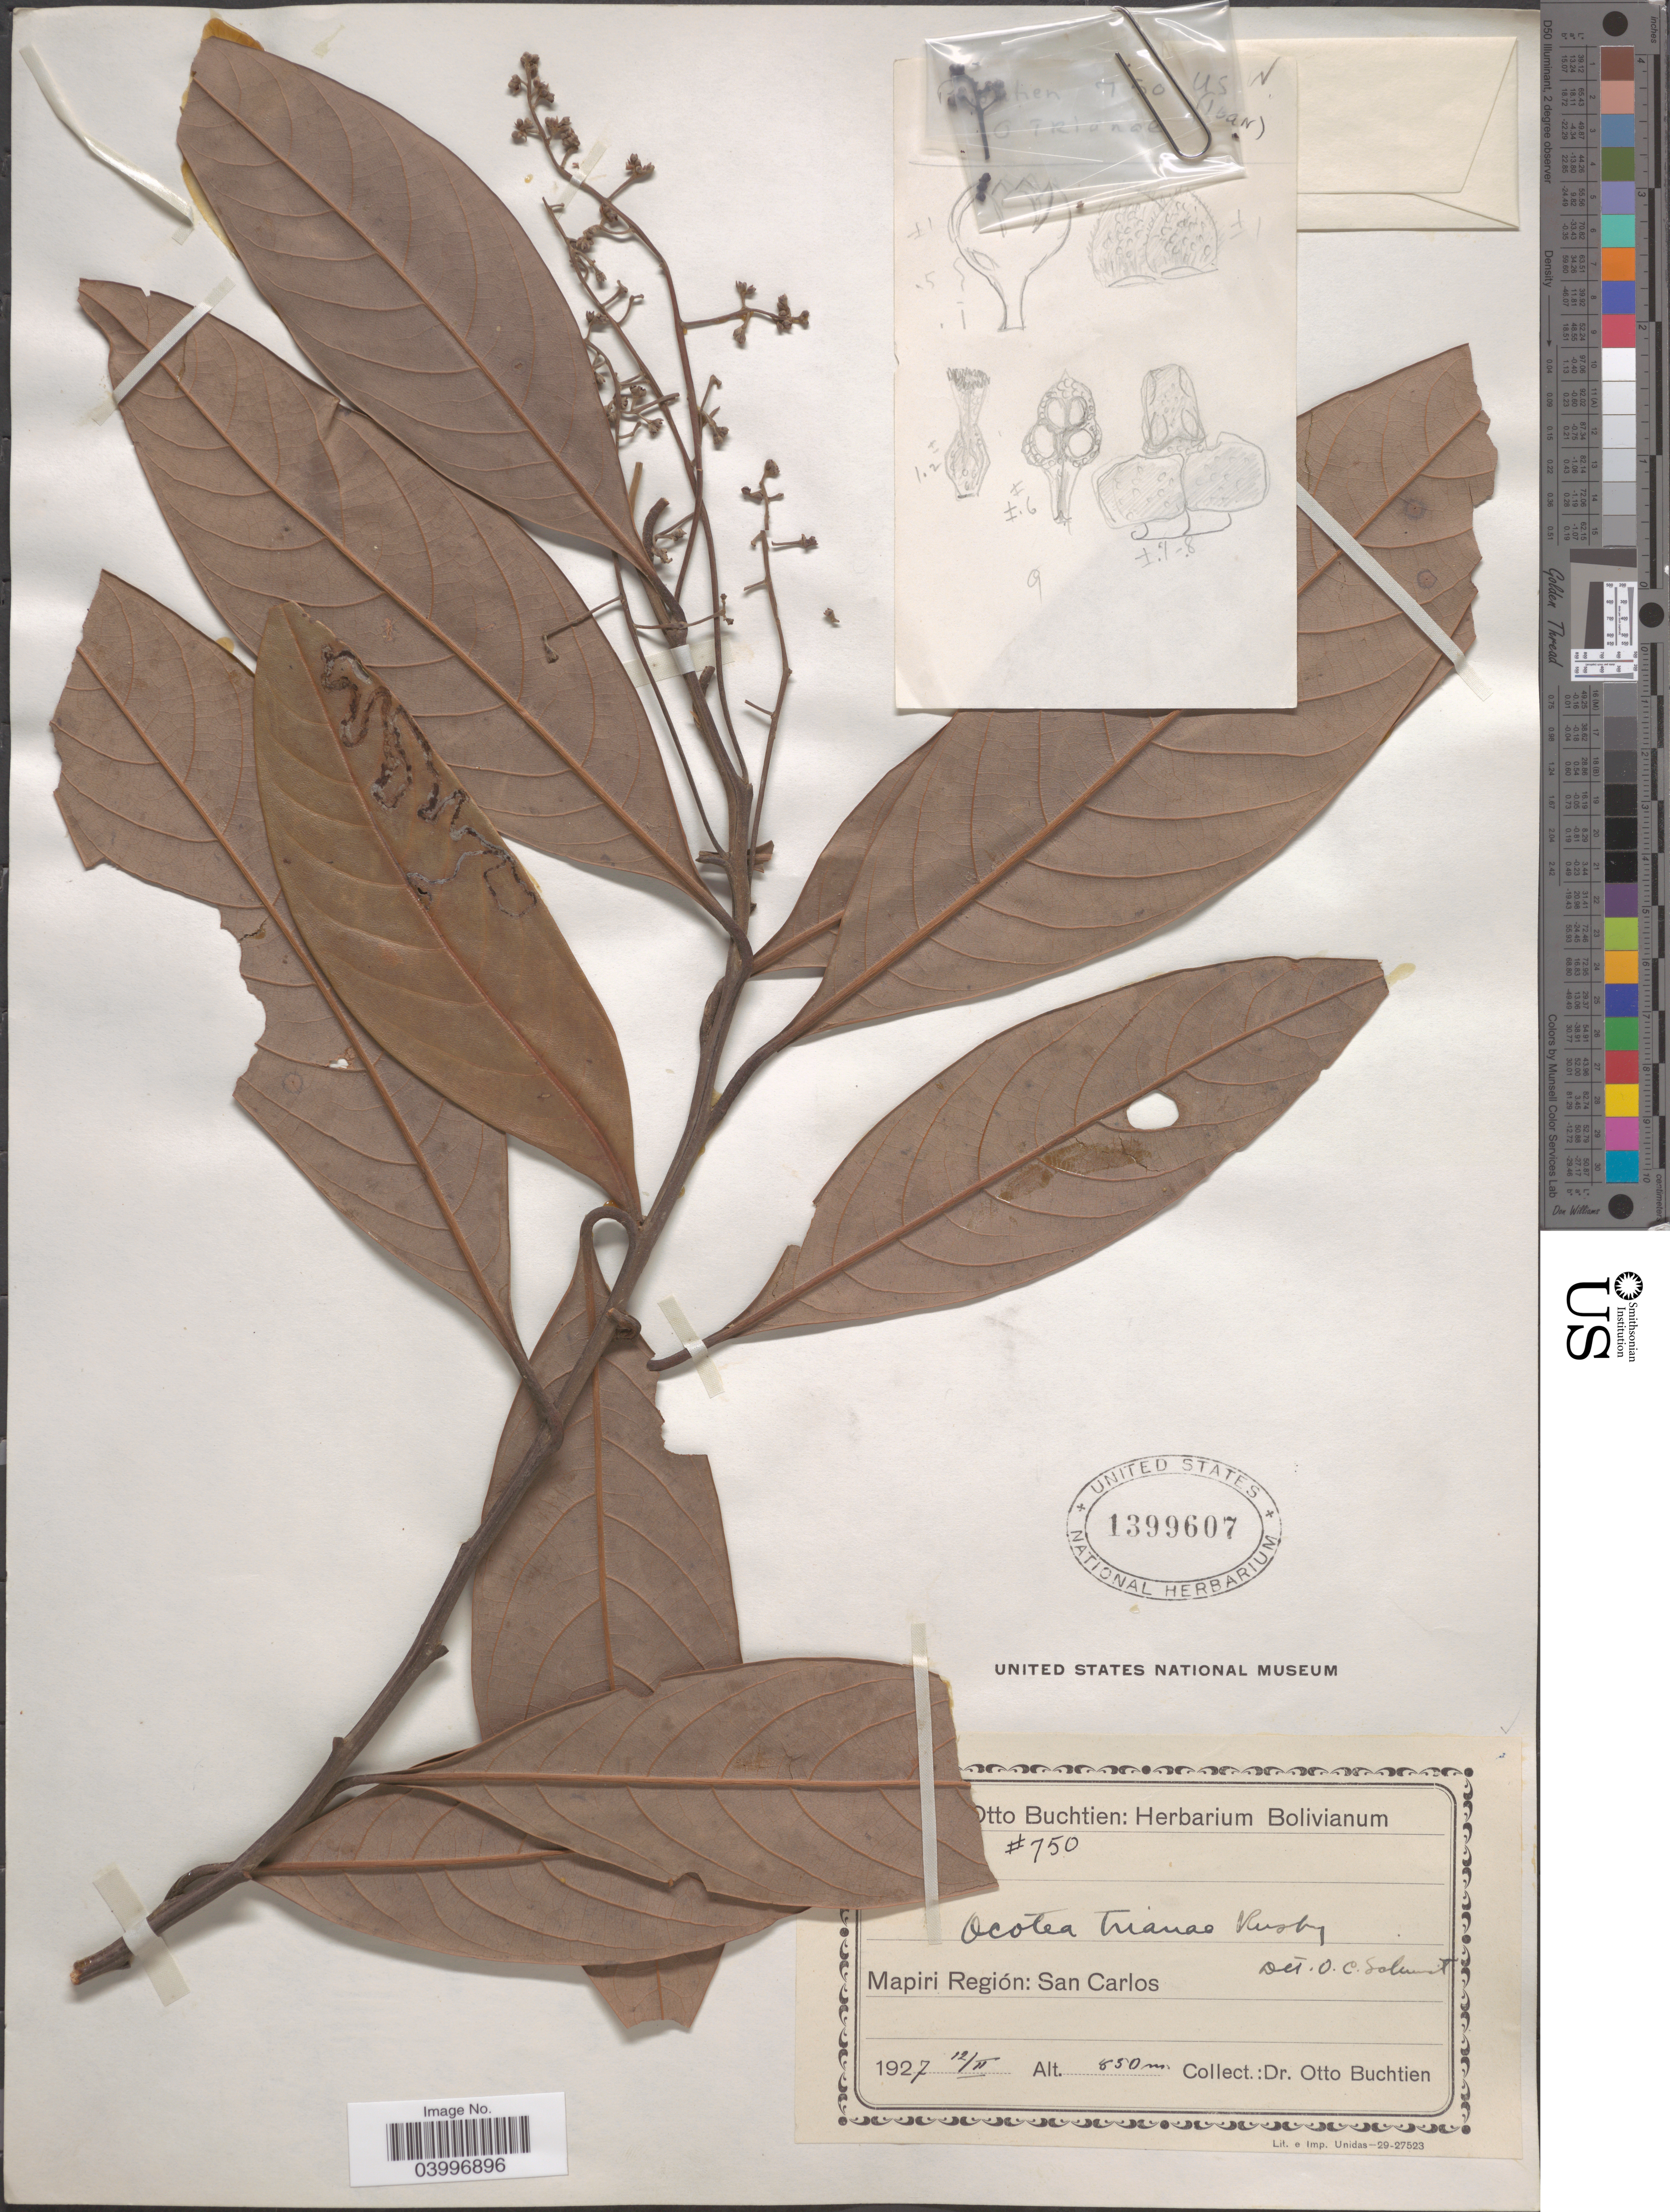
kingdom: Plantae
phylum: Tracheophyta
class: Magnoliopsida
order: Laurales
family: Lauraceae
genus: Ocotea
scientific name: Ocotea trianae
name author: Rusby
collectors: O. Buchtien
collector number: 750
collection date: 1927-02-12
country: Bolivia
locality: Mapiri Región: San Carlos.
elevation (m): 850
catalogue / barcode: US 1399607